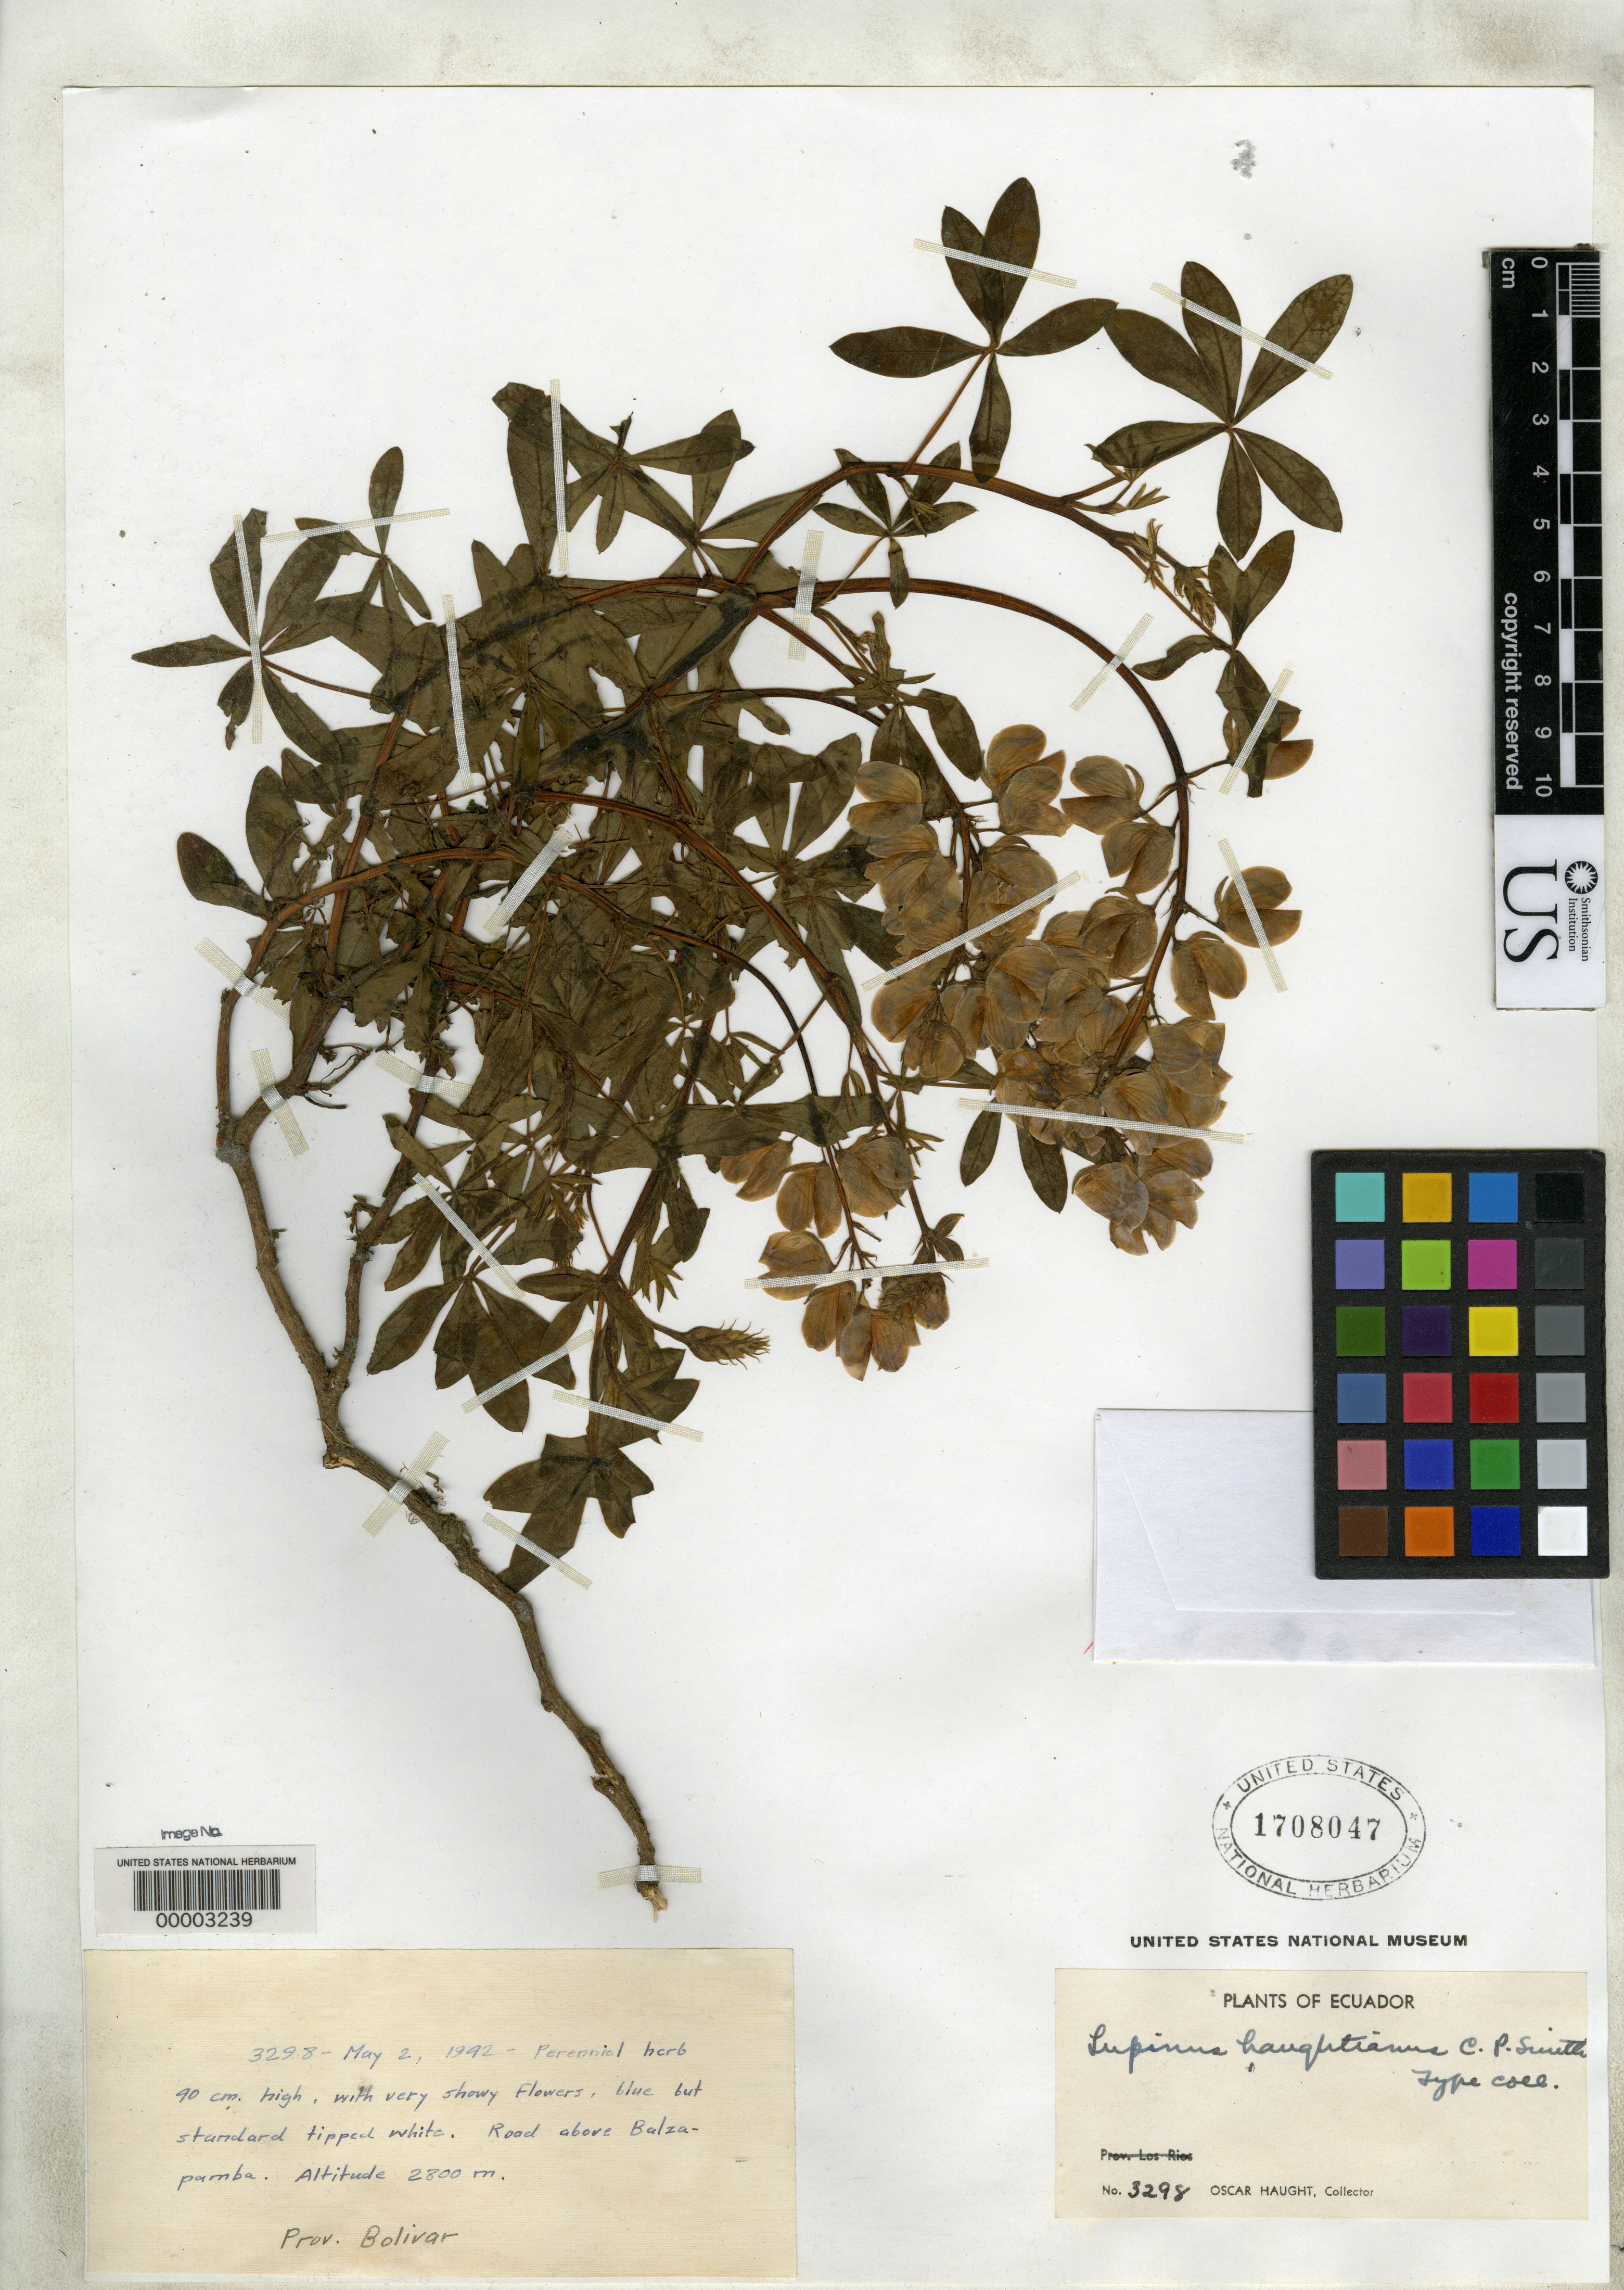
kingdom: Plantae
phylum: Tracheophyta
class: Magnoliopsida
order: Fabales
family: Fabaceae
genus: Lupinus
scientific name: Lupinus haughtianus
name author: C.P. Sm.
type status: Isotype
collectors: O. L. Haught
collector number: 3298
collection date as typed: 02 May 1942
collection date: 1942-05-02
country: Ecuador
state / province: Bolívar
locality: Road above Balzapamba.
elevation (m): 2800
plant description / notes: Protologue cites type specimen at "h Sm. ex h 66" ["Sm." = C.P. Smith; herbarium 66 = United States National Herbarium].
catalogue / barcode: US 1708047